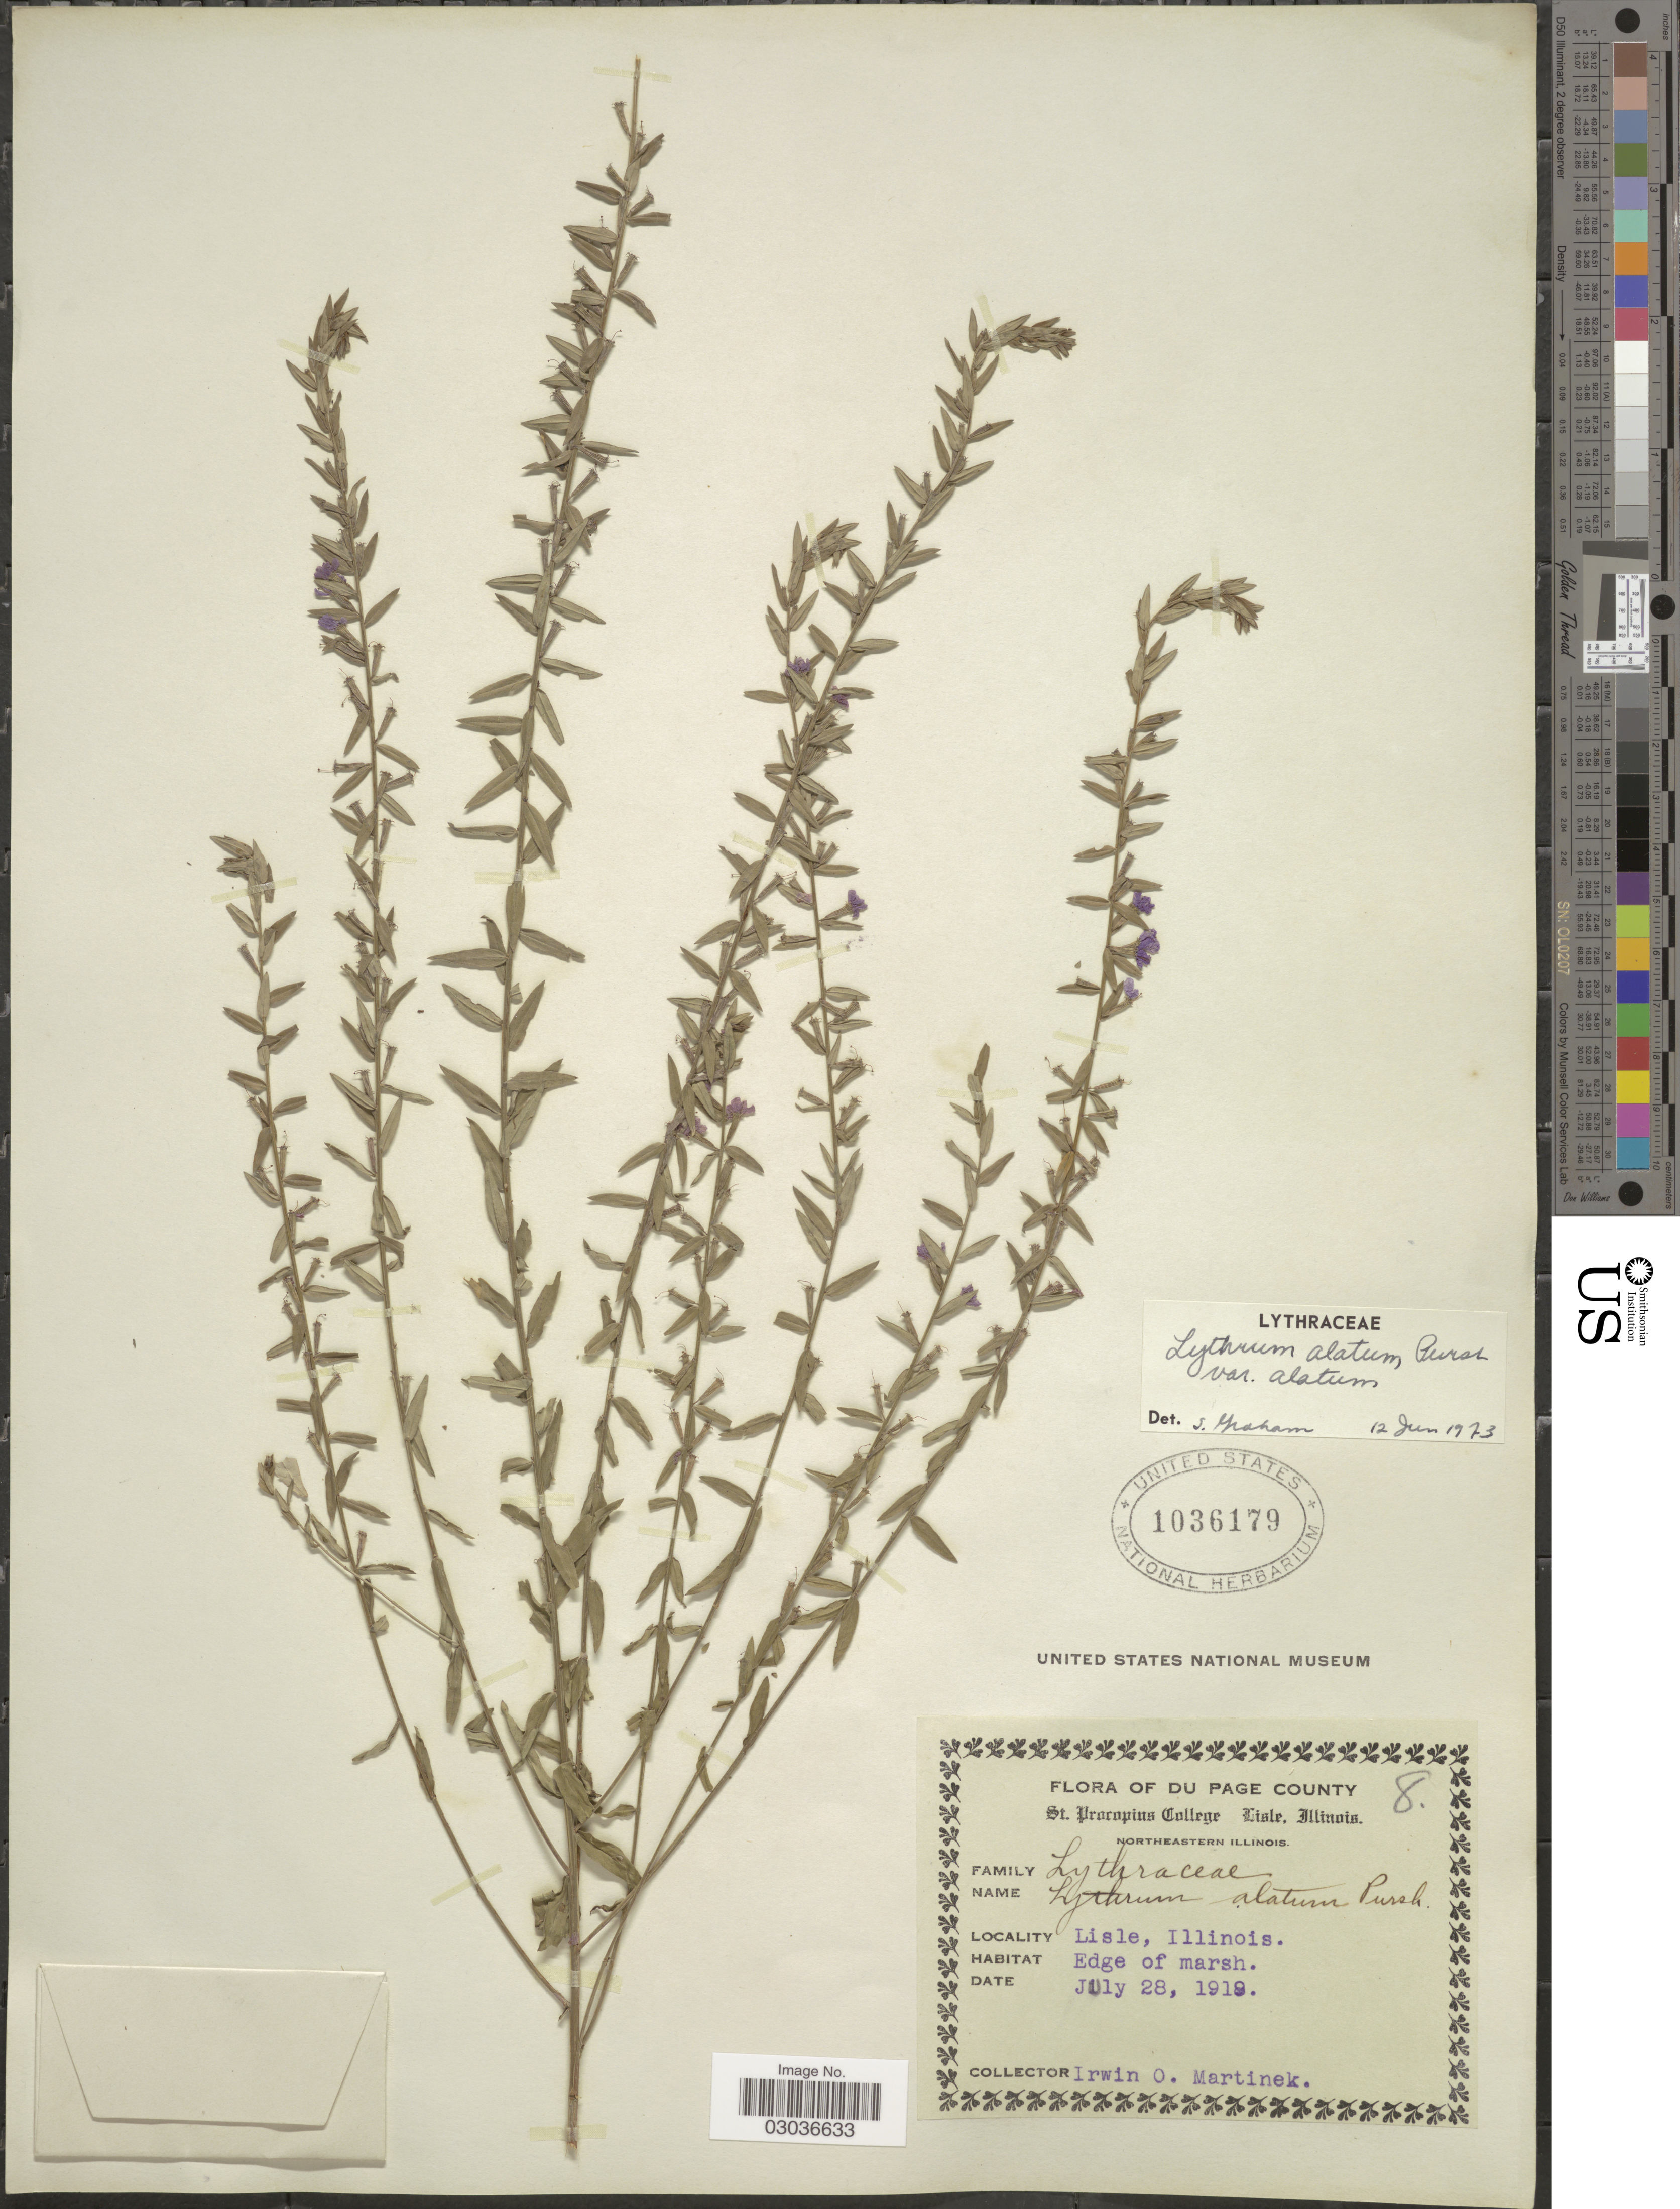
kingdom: Plantae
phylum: Tracheophyta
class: Magnoliopsida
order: Myrtales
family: Lythraceae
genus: Lythrum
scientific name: Lythrum alatum var. alatum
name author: Pursh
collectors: I. Martinek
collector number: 8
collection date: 1919-07-28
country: United States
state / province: Illinois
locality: Du Page County. Northeastern Illinois [unsure placement] Lisle.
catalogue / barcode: US 1036179